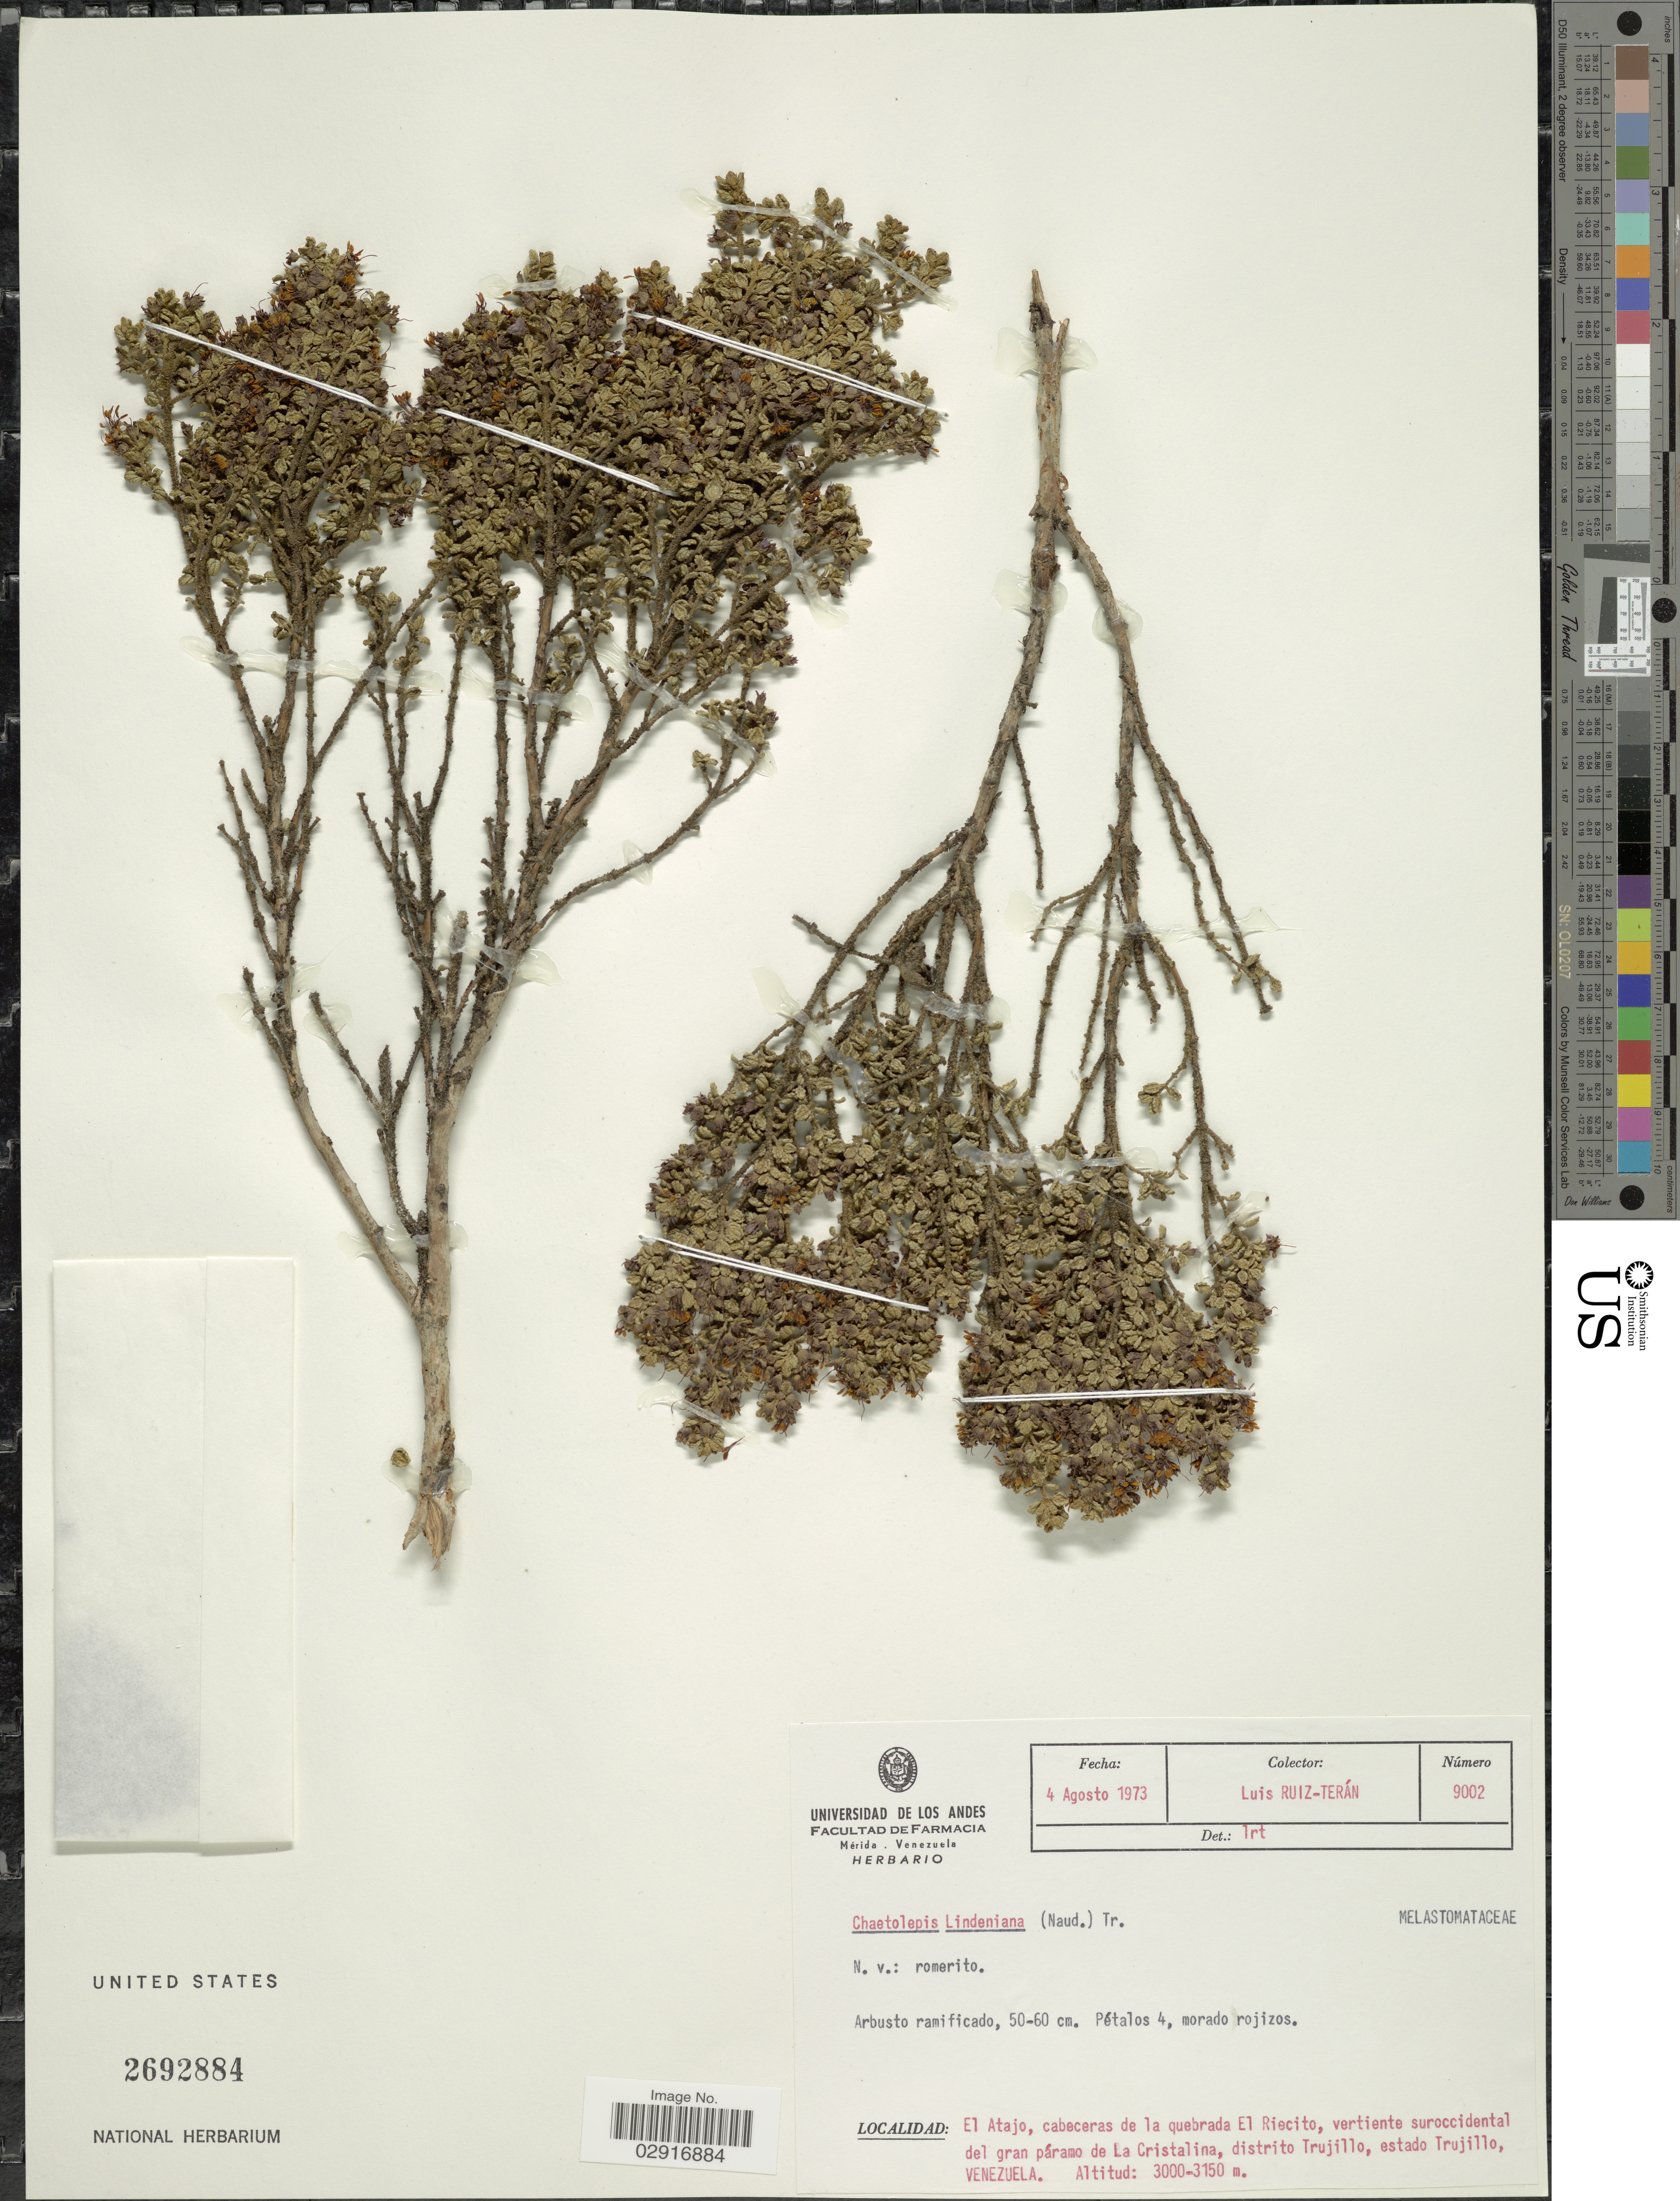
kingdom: Plantae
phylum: Tracheophyta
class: Magnoliopsida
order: Myrtales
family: Melastomataceae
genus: Chaetolepis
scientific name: Chaetolepis lindeniana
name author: (Naudin) Triana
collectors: L. Teran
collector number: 9002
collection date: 1973-08-04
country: Venezuela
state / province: Trujillo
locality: El Atajo, cabeceras de la quebrada El Riecito, vertiente suroccidental del gran páramo de La Cristalina, distrito Trujillo.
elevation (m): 3000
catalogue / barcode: US 2692884